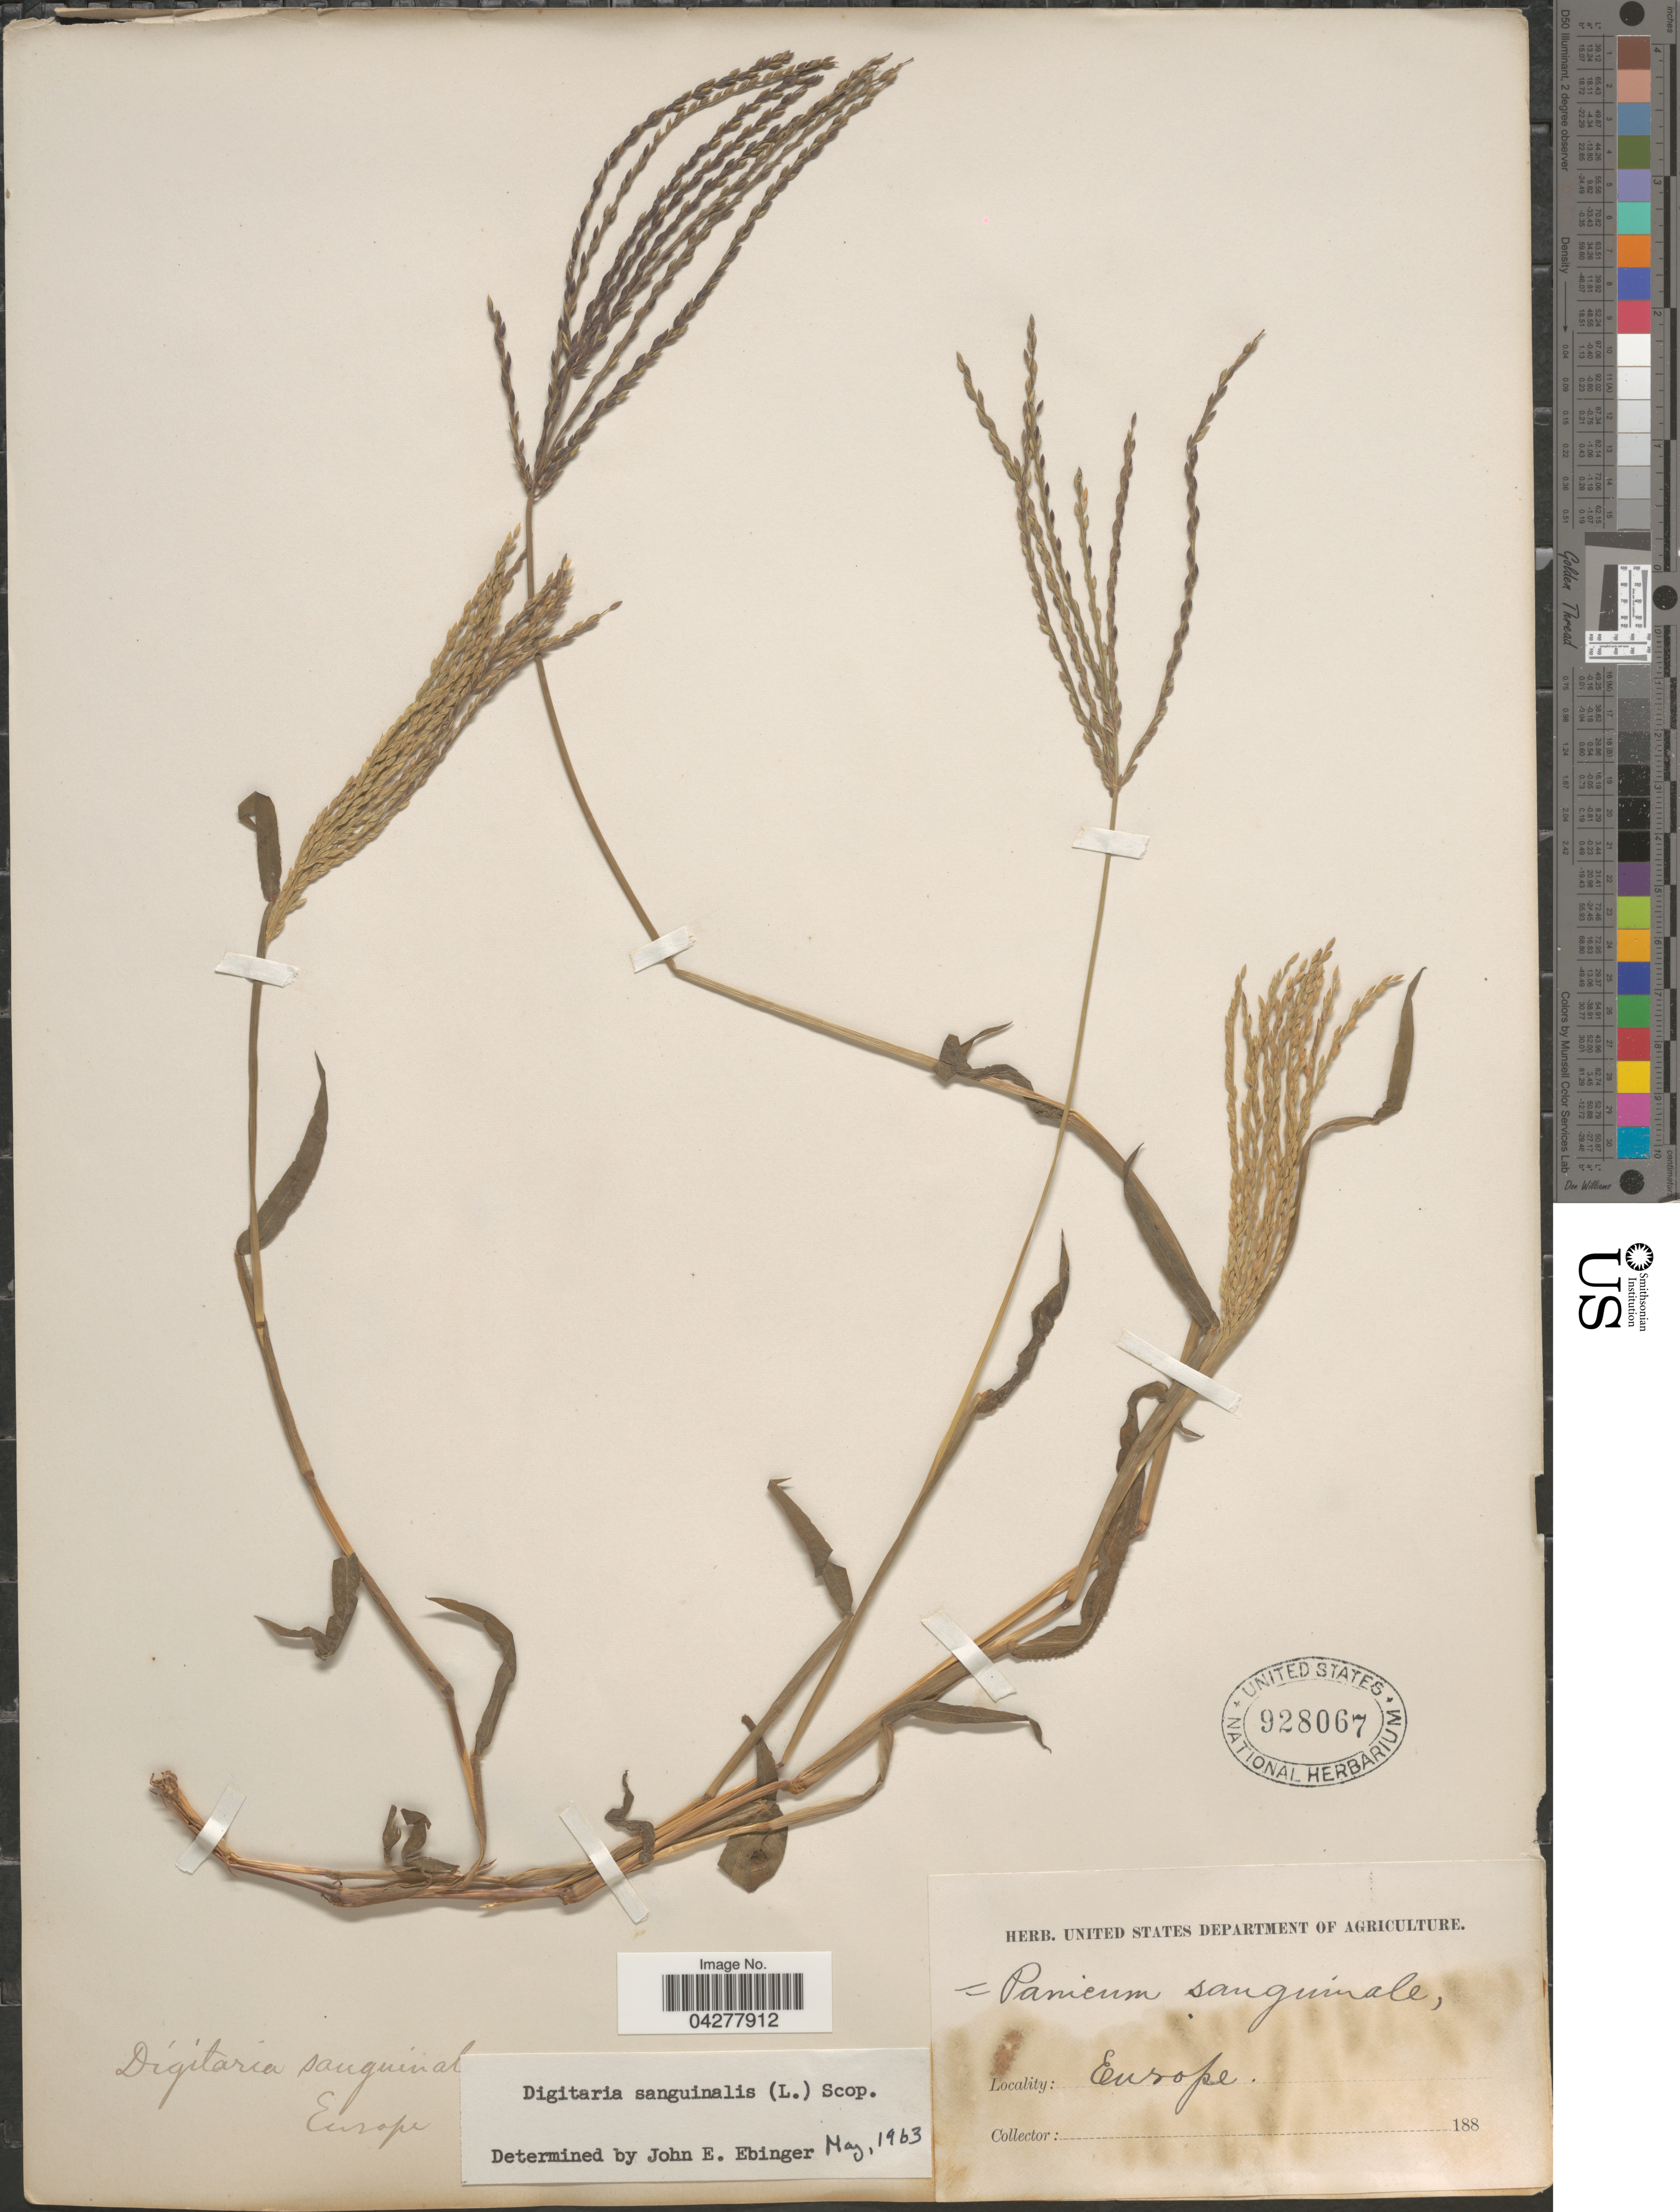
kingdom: Plantae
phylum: Tracheophyta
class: Liliopsida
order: Poales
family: Poaceae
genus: Digitaria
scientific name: Digitaria sanguinalis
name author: (L.) Scop.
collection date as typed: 188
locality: Europe.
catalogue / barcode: US 928067